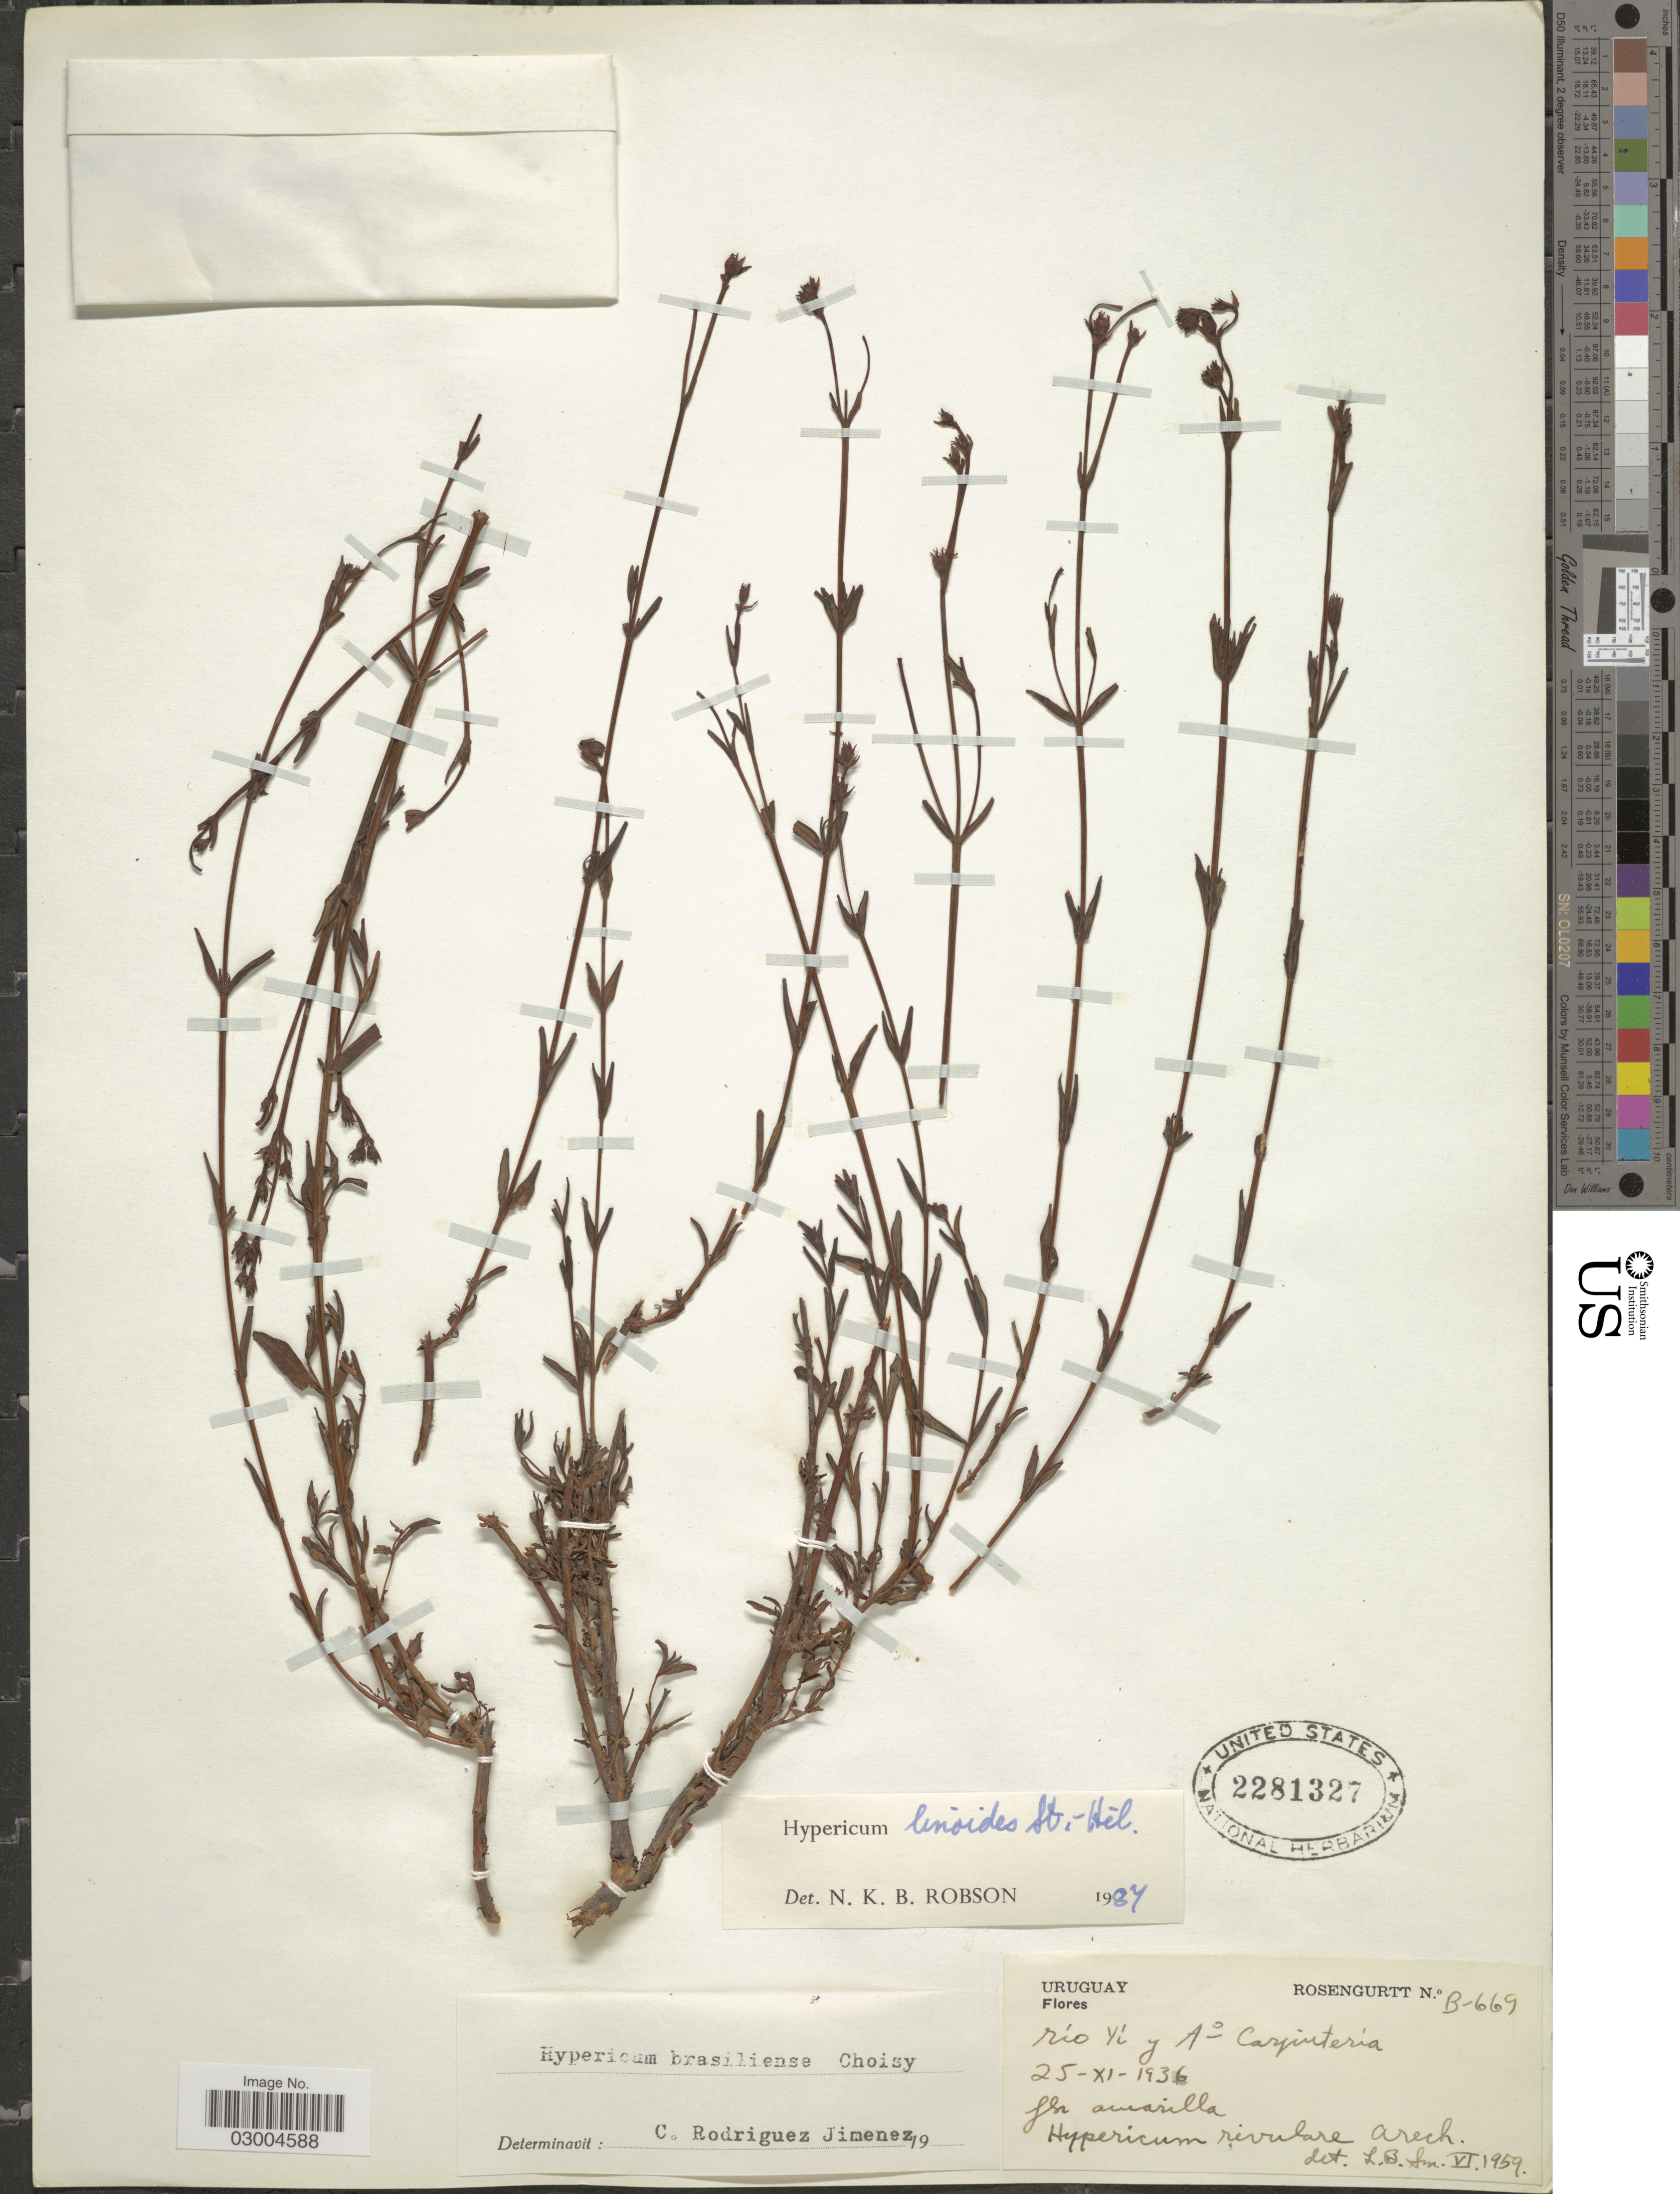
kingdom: Plantae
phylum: Tracheophyta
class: Magnoliopsida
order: Malpighiales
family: Hypericaceae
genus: Hypericum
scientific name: Hypericum linoides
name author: A. St.-Hil.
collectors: Rosengurtt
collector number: B-669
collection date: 1936-11-25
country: Uruguay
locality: Río Yí y A° Carpinteria.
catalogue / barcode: US 2281327